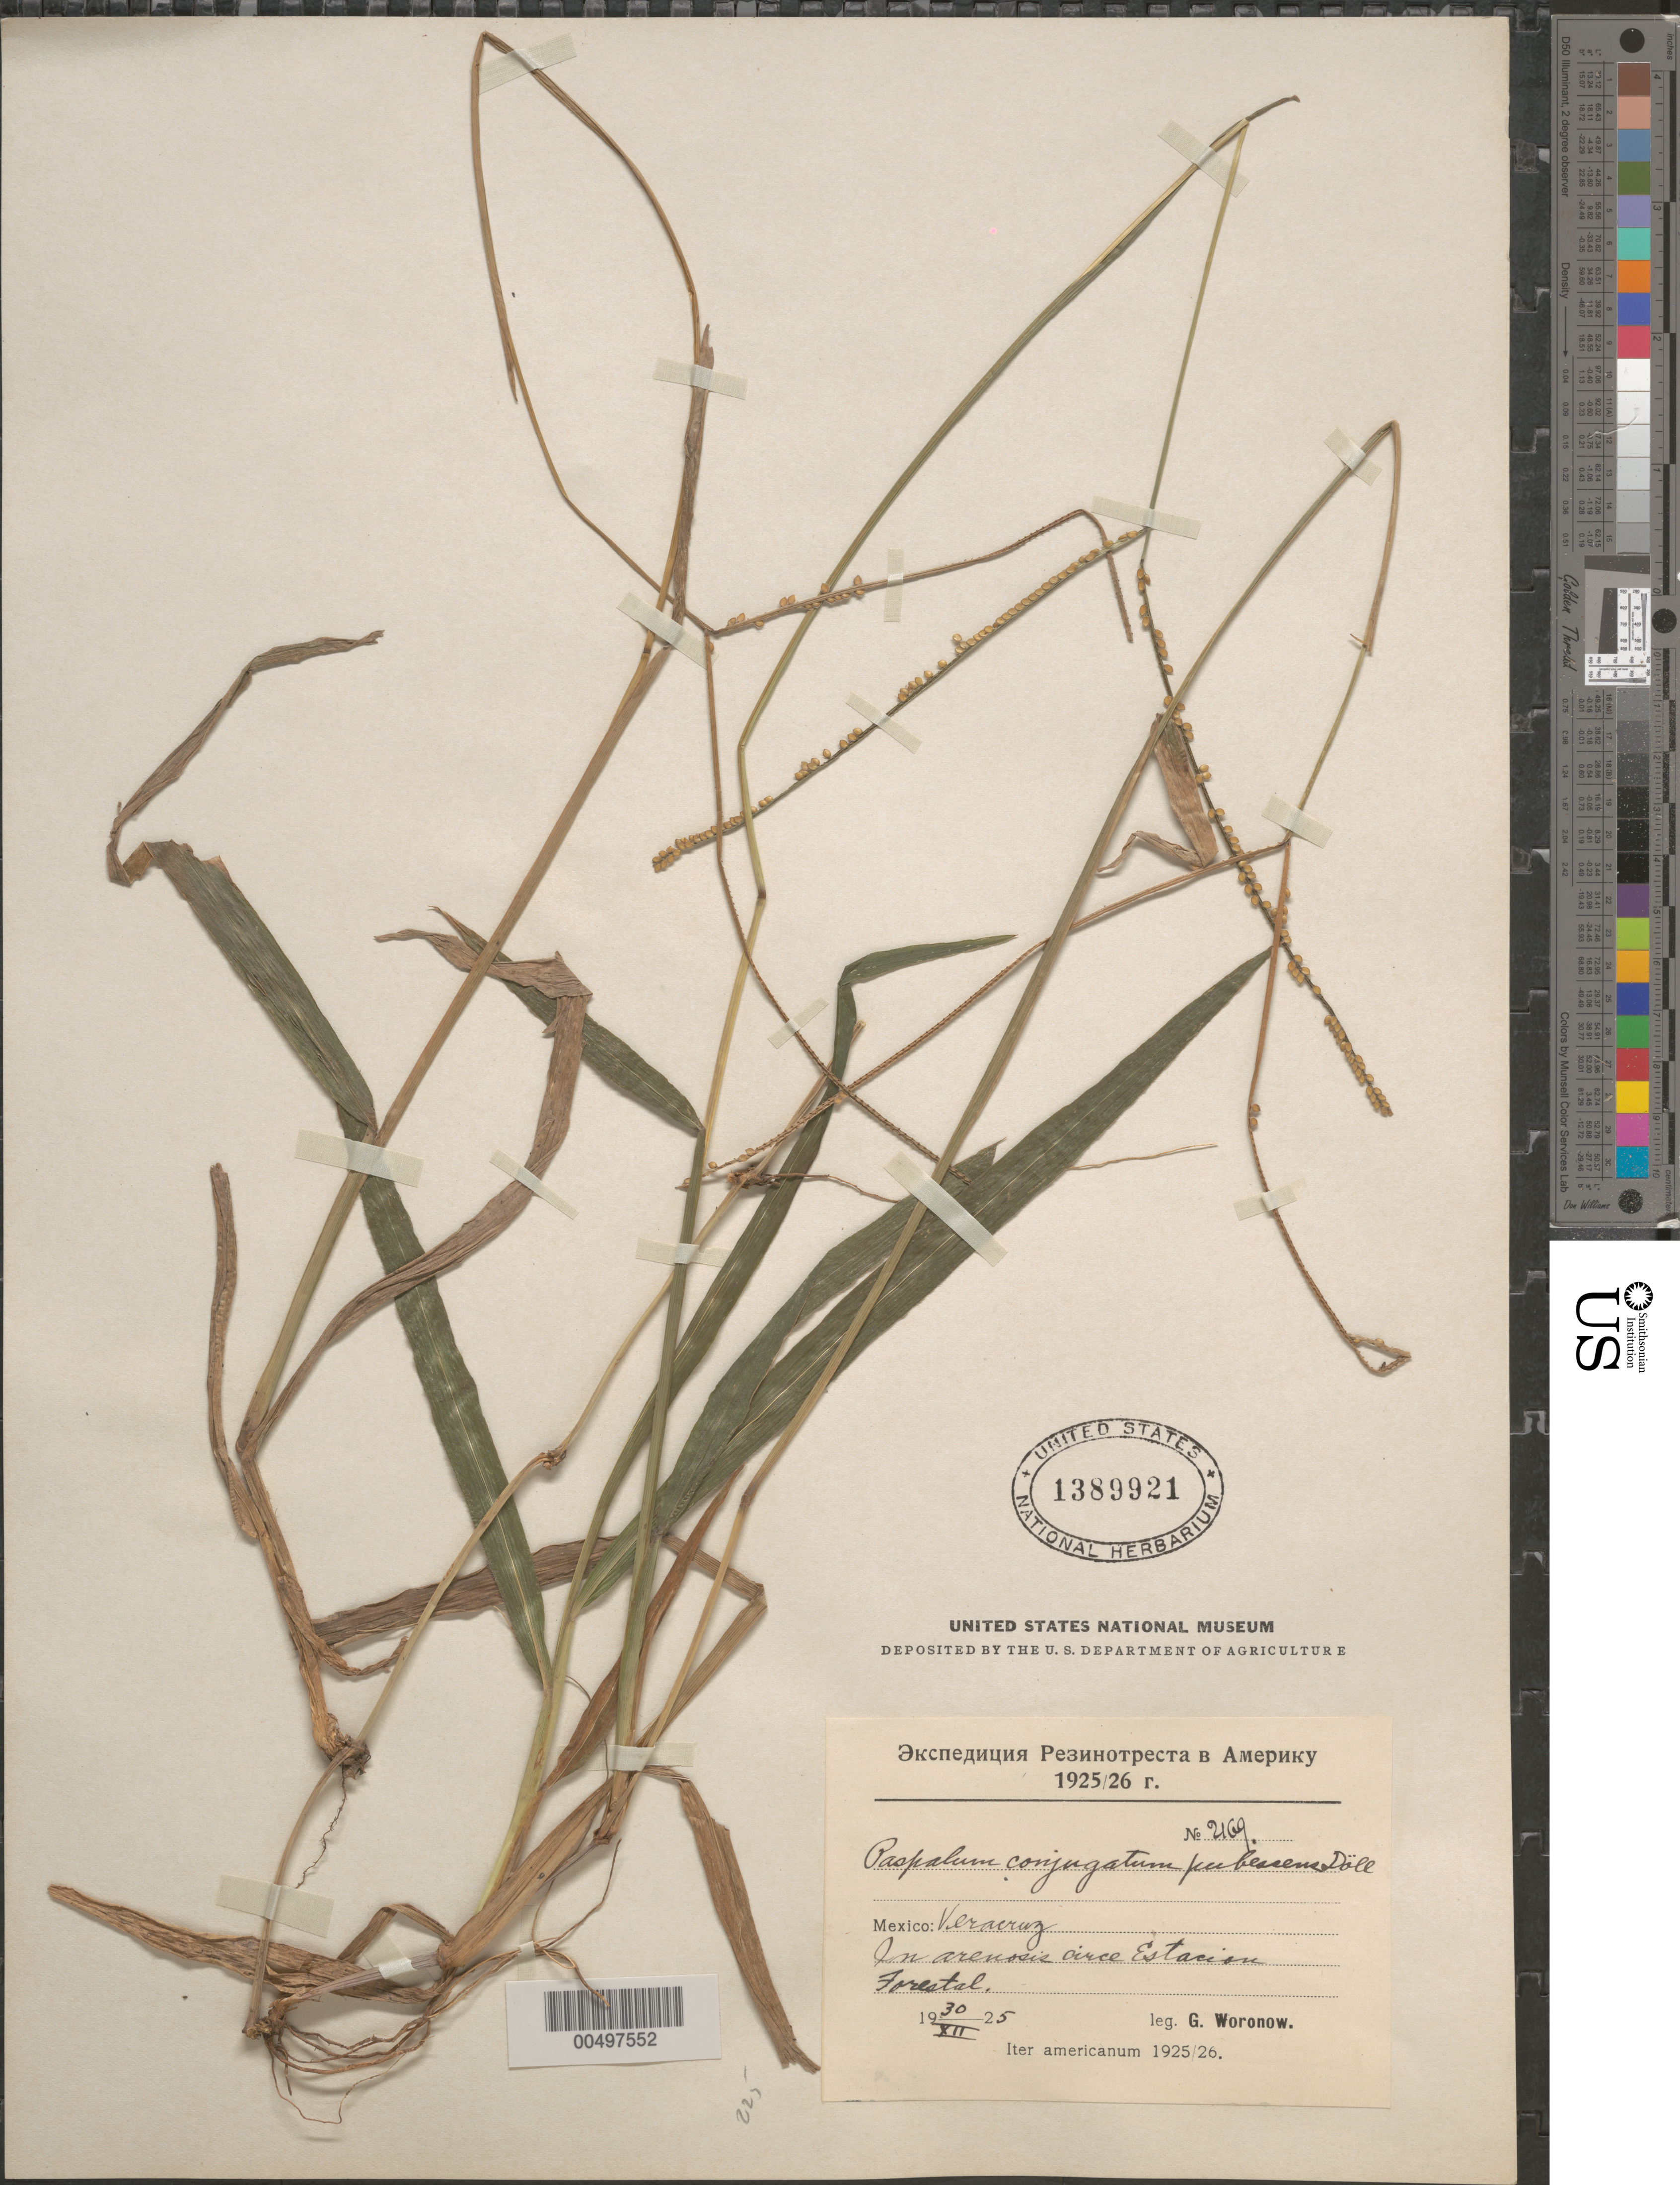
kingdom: Plantae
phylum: Tracheophyta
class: Liliopsida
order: Poales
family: Poaceae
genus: Paspalum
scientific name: Paspalum conjugatum var. pubescens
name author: Döll in Mart.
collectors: G. Woronow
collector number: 2169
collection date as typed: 30 Dec 1925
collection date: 1925-12-30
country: Mexico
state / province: Veracruz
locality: Estacion Forestal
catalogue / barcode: US 1389921